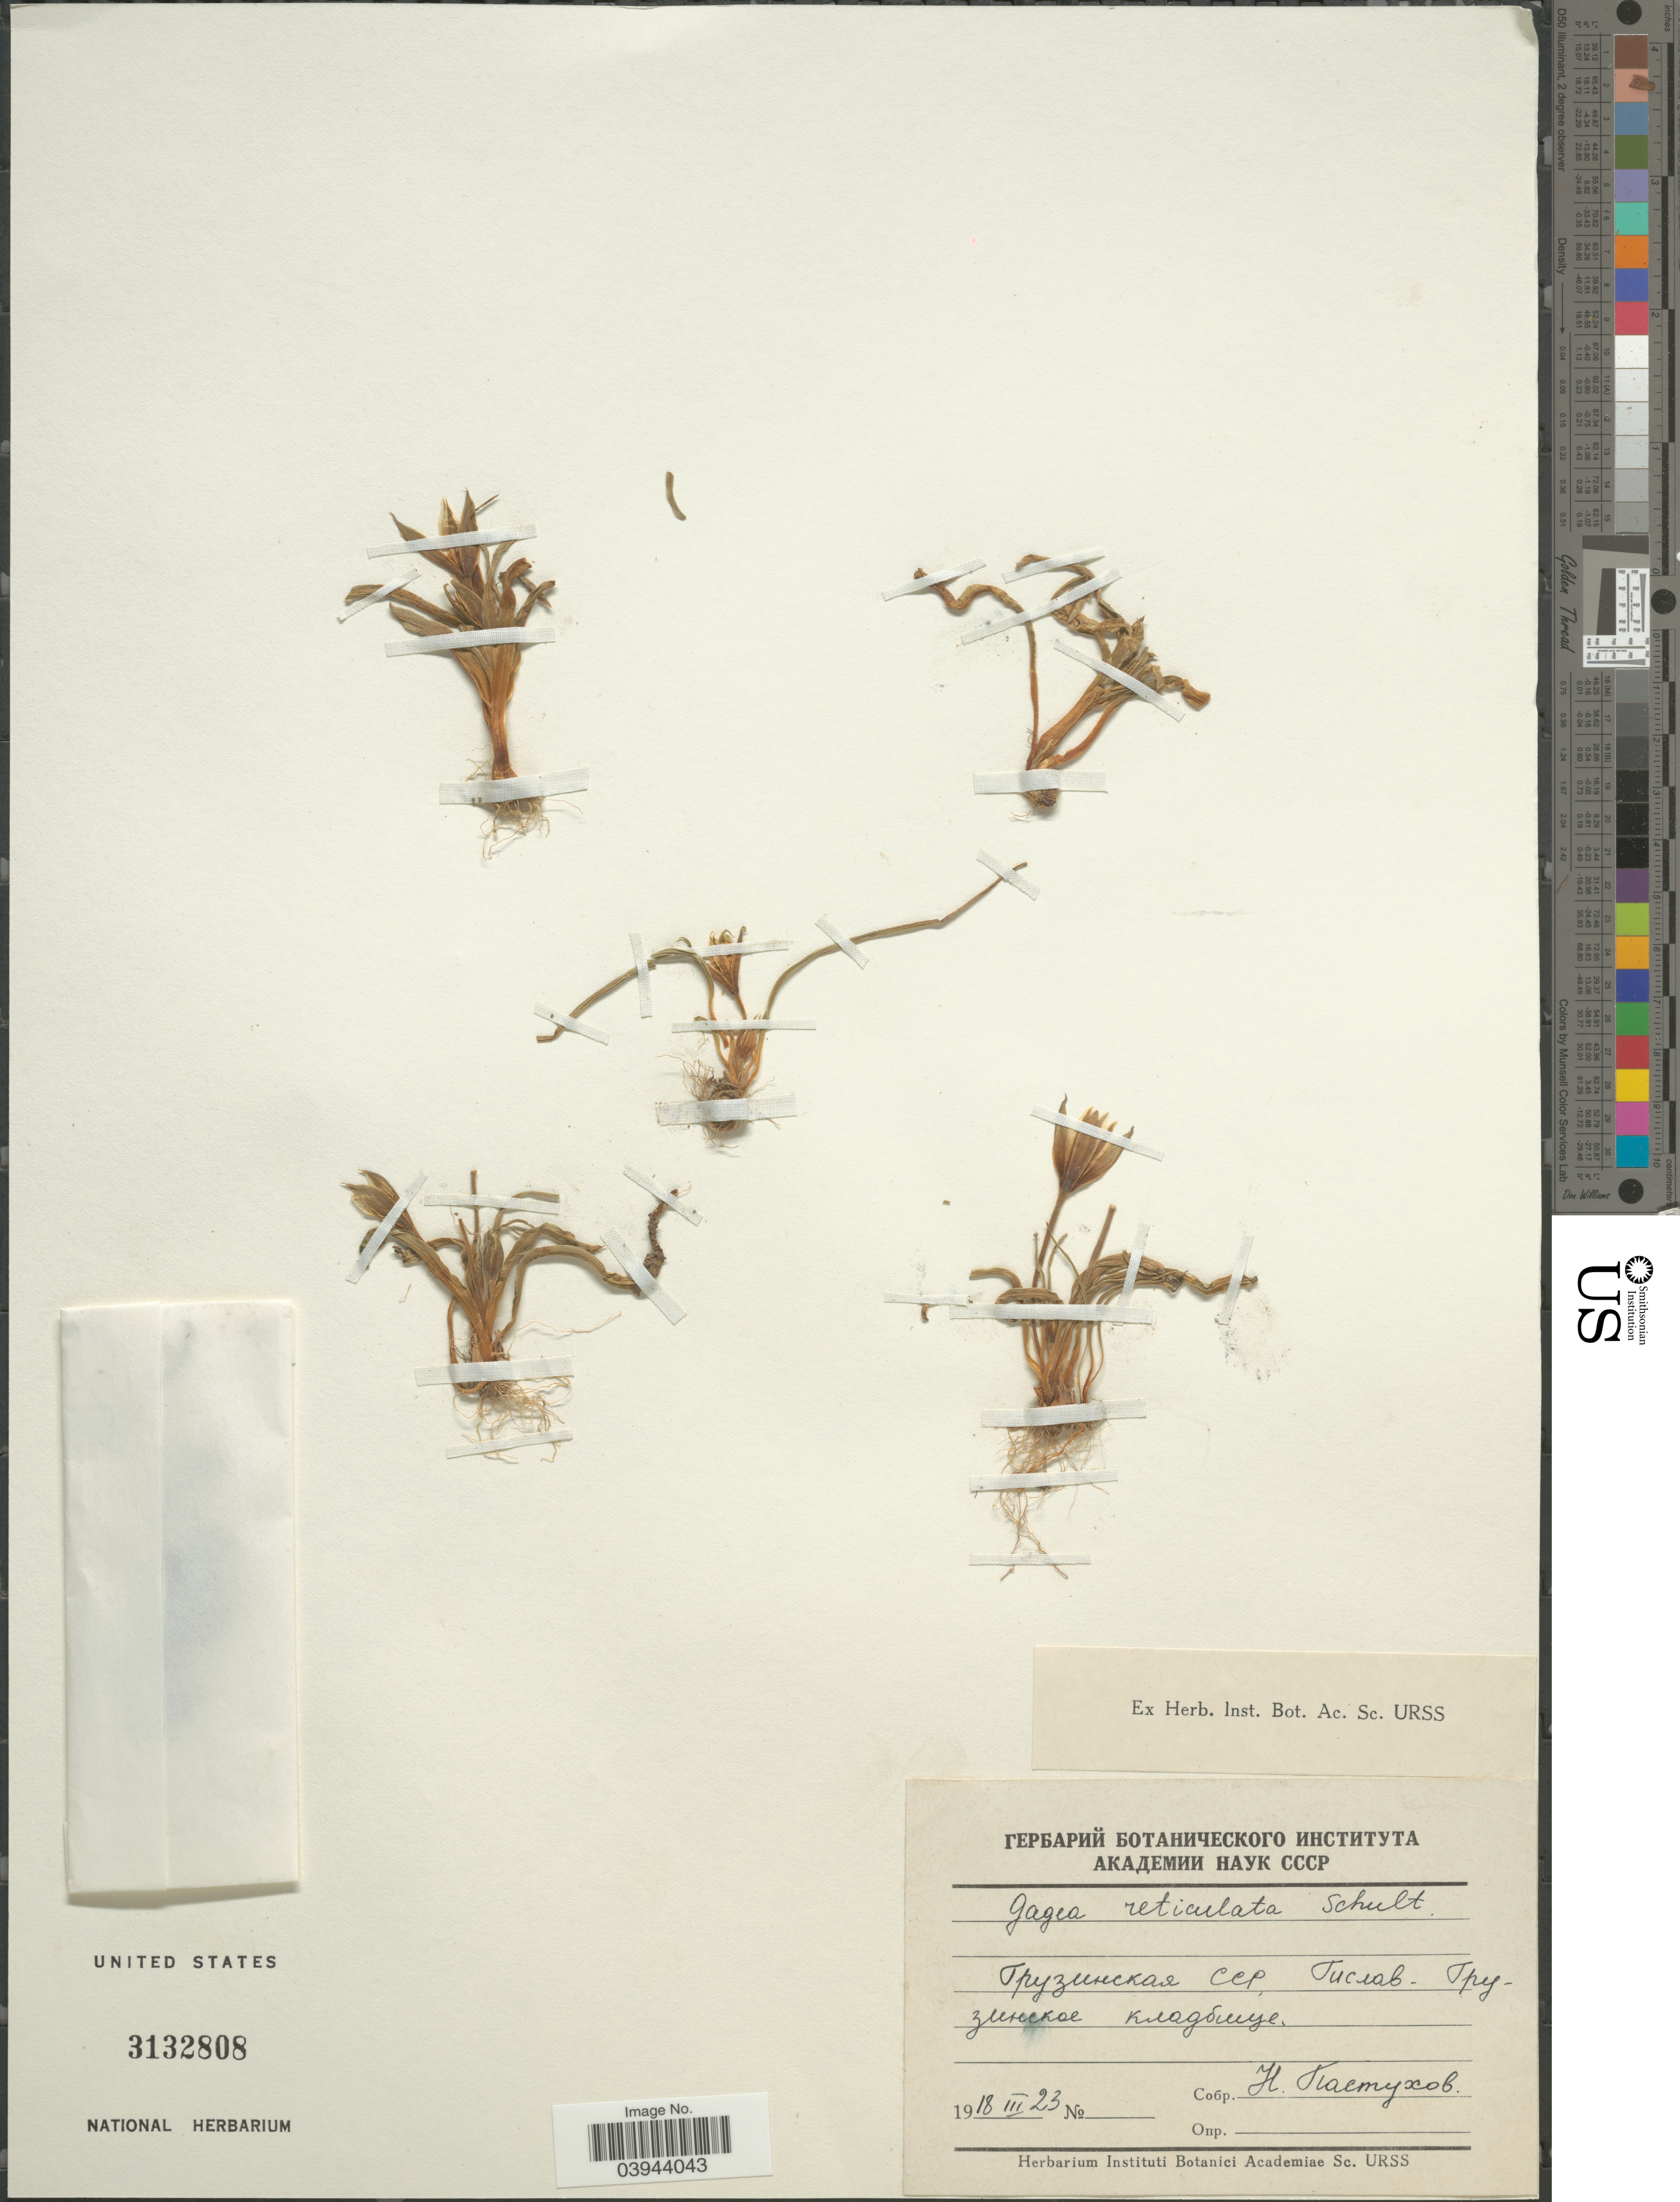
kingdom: Plantae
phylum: Tracheophyta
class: Liliopsida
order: Liliales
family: Liliaceae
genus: Gagea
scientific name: Gagea reticulata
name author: (Pall.) Schult. & Schult. f.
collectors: X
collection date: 1918-03-23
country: Georgia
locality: Gislav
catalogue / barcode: US 3132808